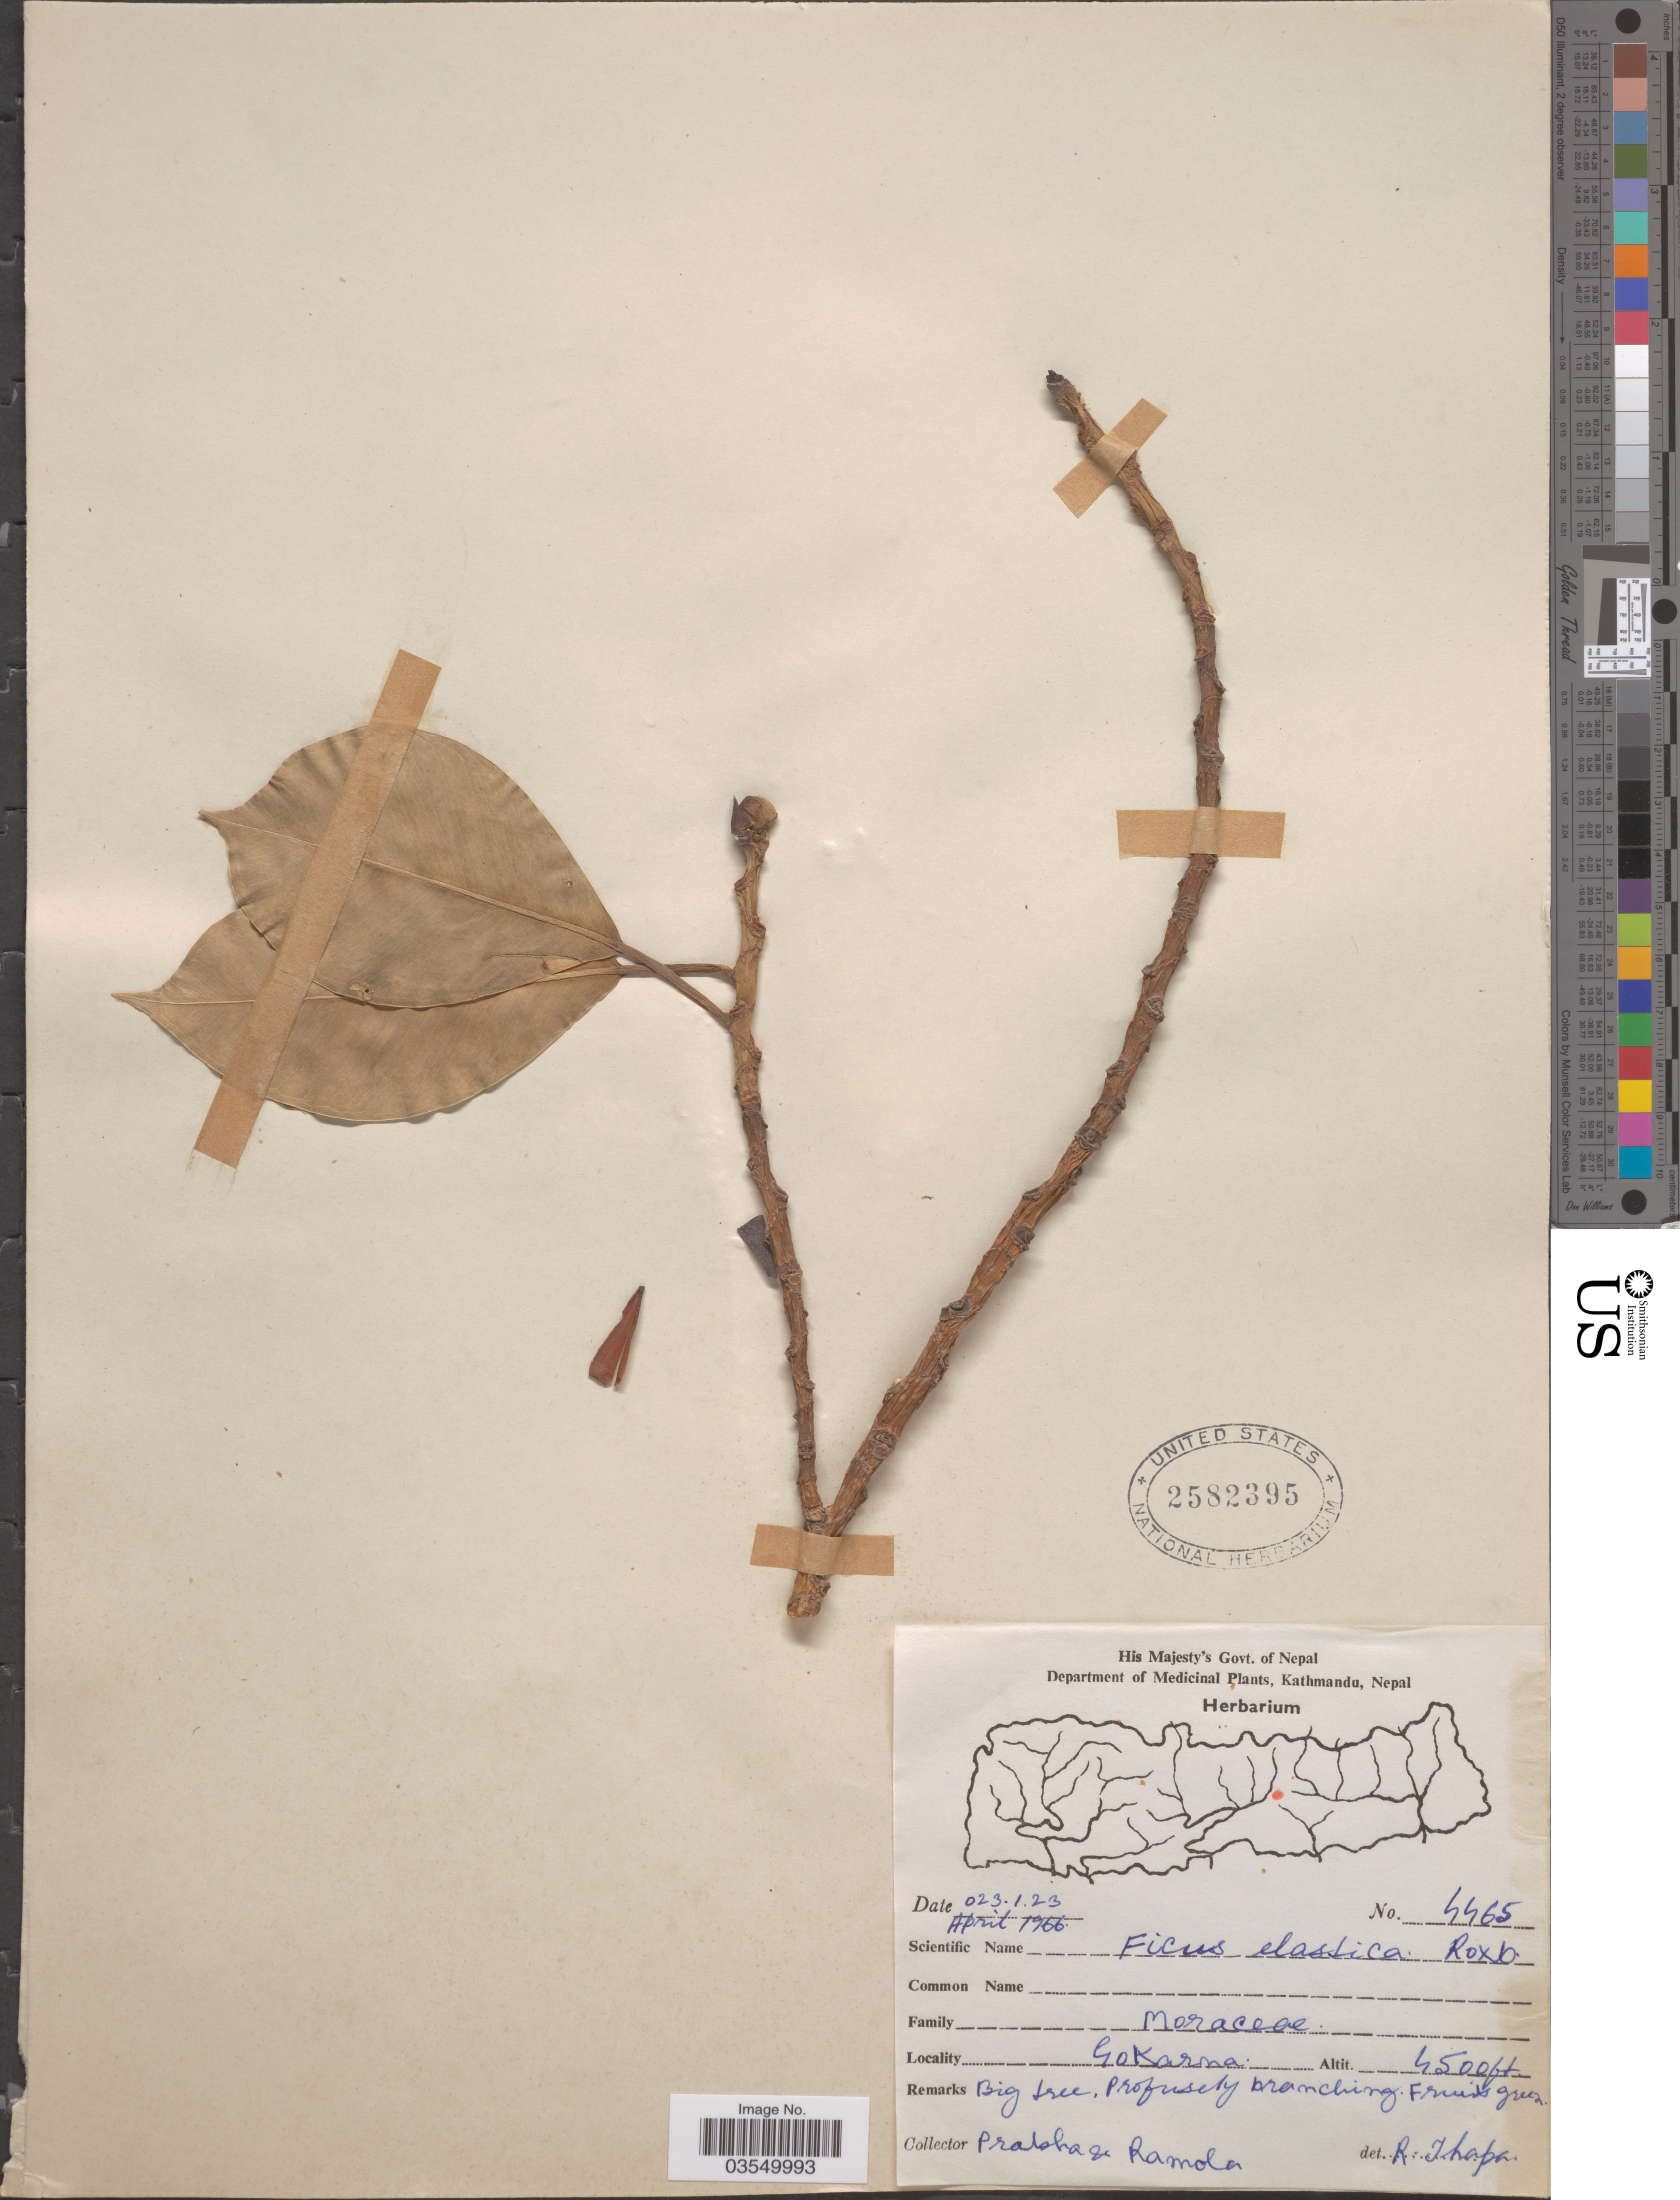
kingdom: Plantae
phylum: Tracheophyta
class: Magnoliopsida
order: Rosales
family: Moraceae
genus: Ficus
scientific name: Ficus elastica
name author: Roxb.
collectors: P. Pradhan & R. Thapa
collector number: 4465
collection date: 1966-04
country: Nepal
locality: Gokarna.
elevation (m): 1372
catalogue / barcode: US 2582395